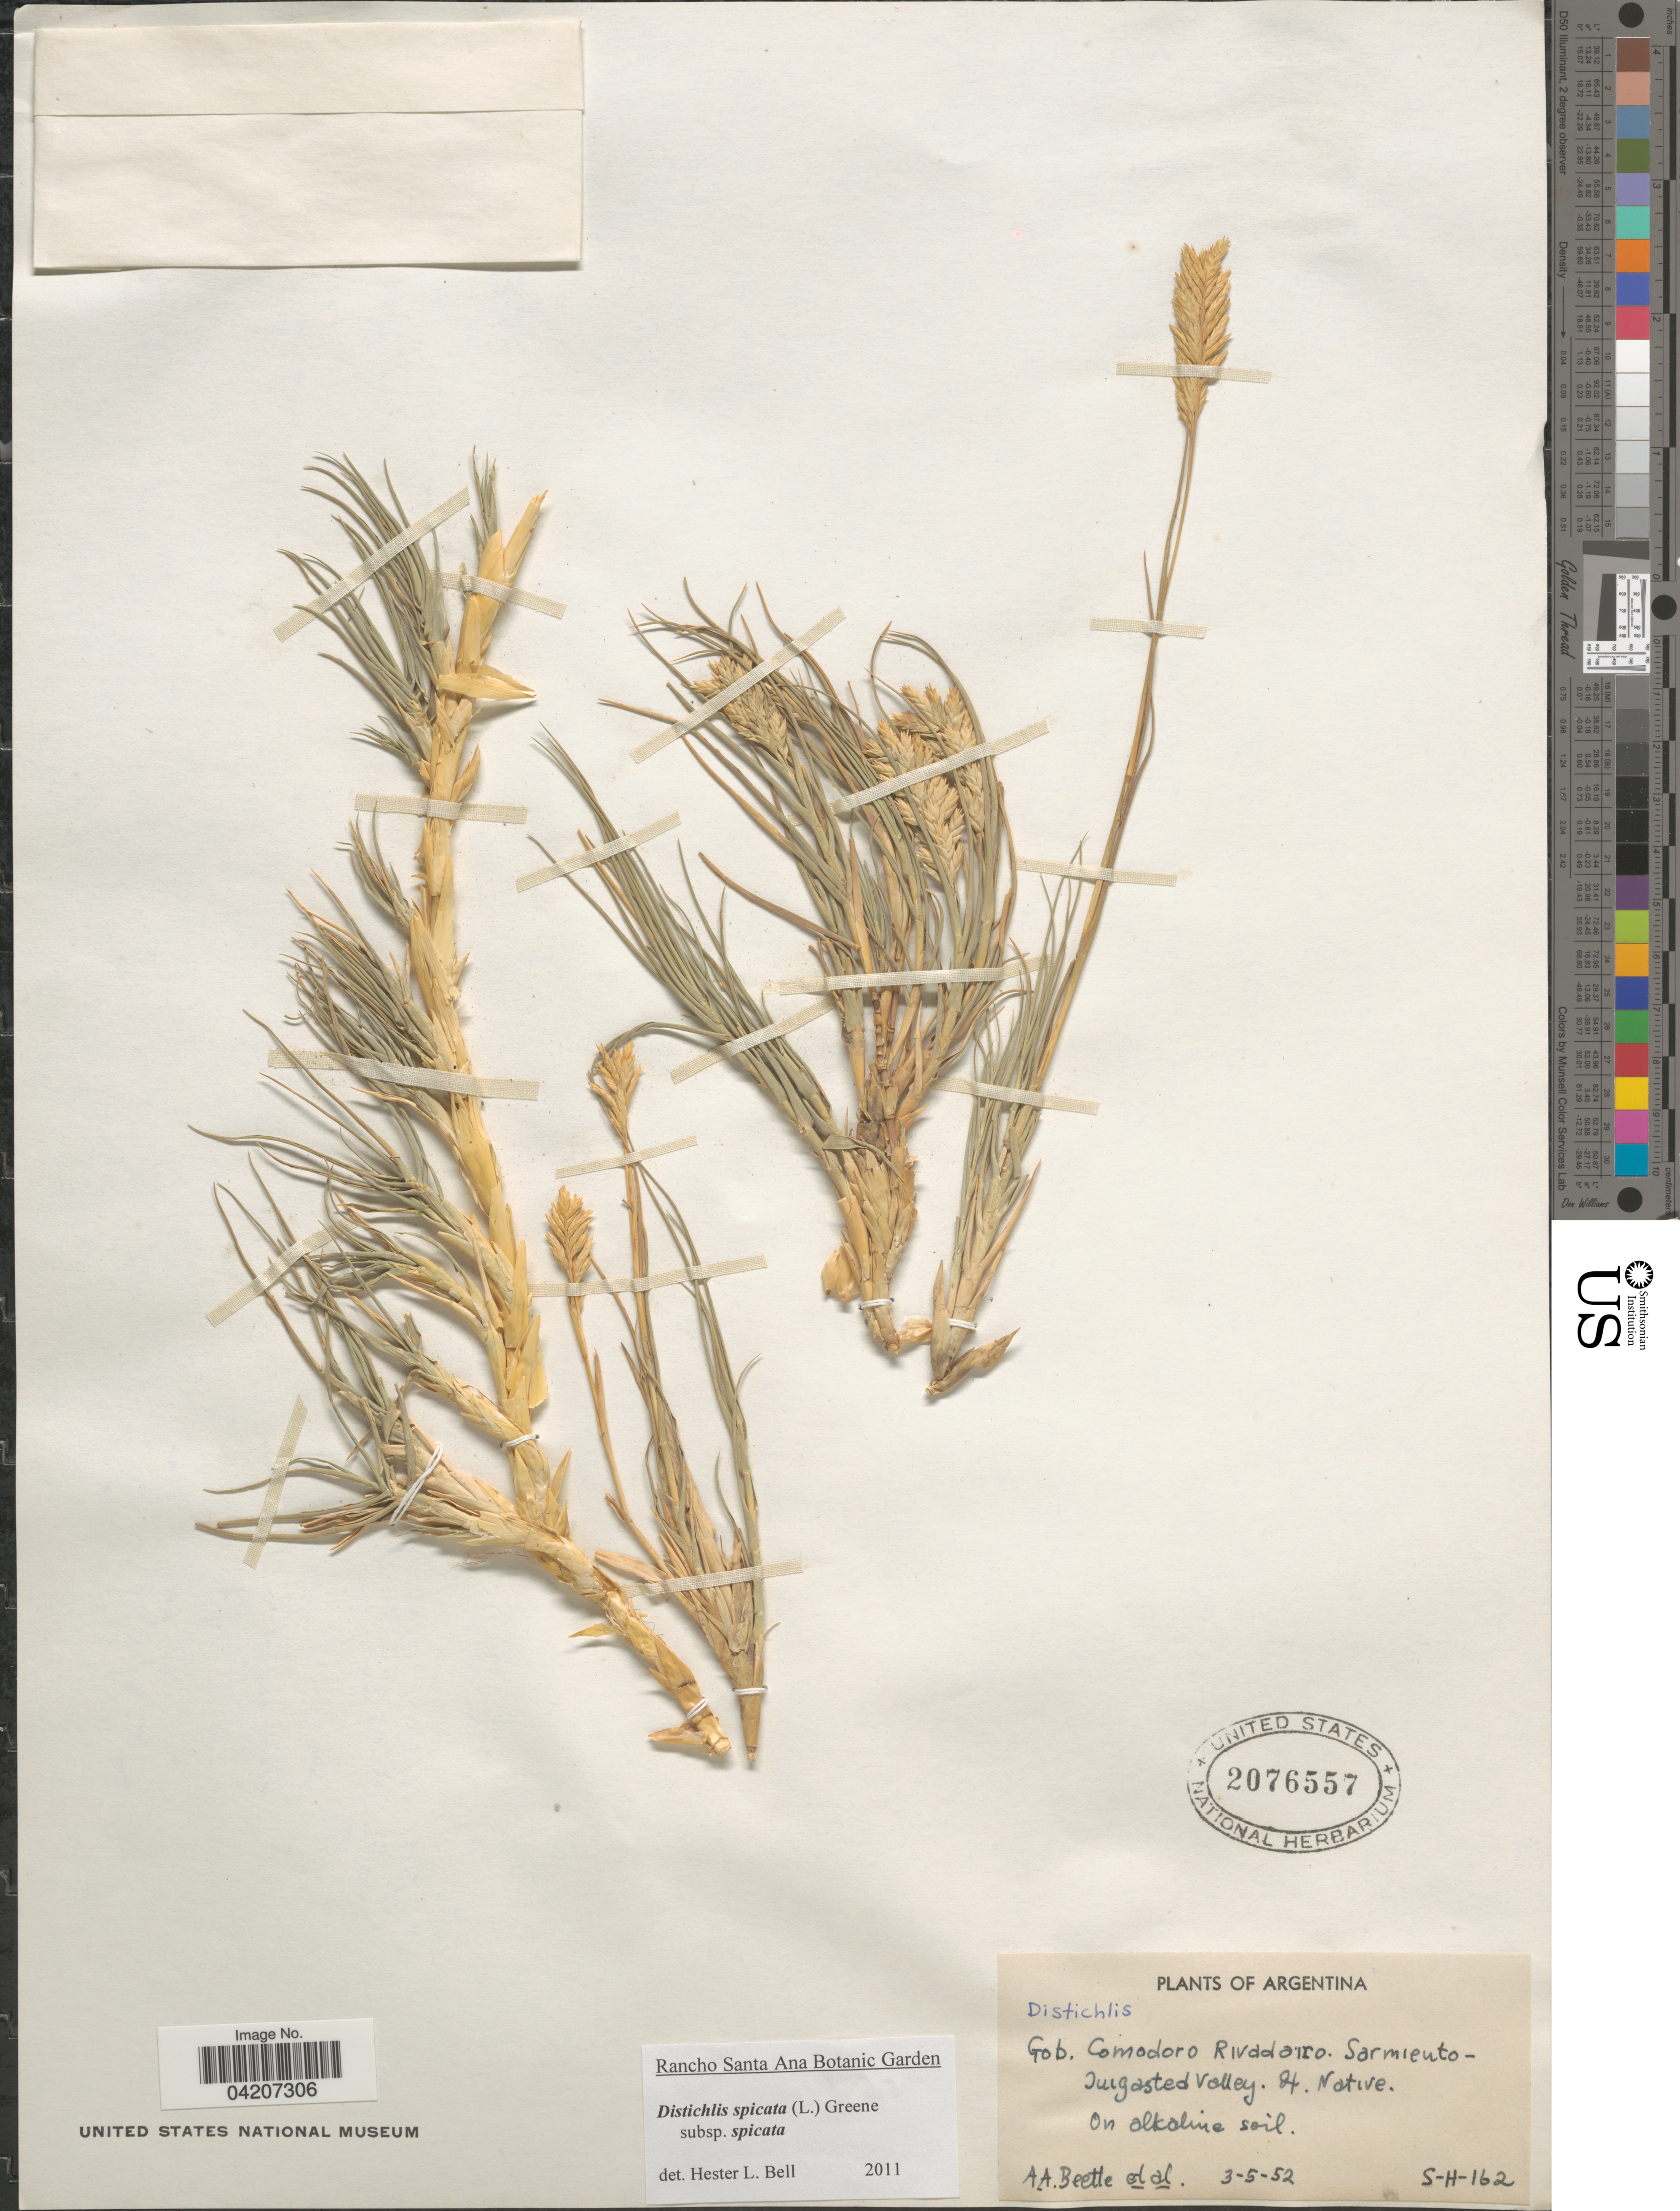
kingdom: Plantae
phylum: Tracheophyta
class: Liliopsida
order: Poales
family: Poaceae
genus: Distichlis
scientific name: Distichlis spicata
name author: (L.) Greene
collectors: A. A. Beetle & et al.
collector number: S-H-162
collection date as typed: Transcribed d/m/y: 3/5/52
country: Argentina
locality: Gob. Comodoro Rivadairo. Sarmiento-Quigasted [interpreted] Valley.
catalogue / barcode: US 2076557